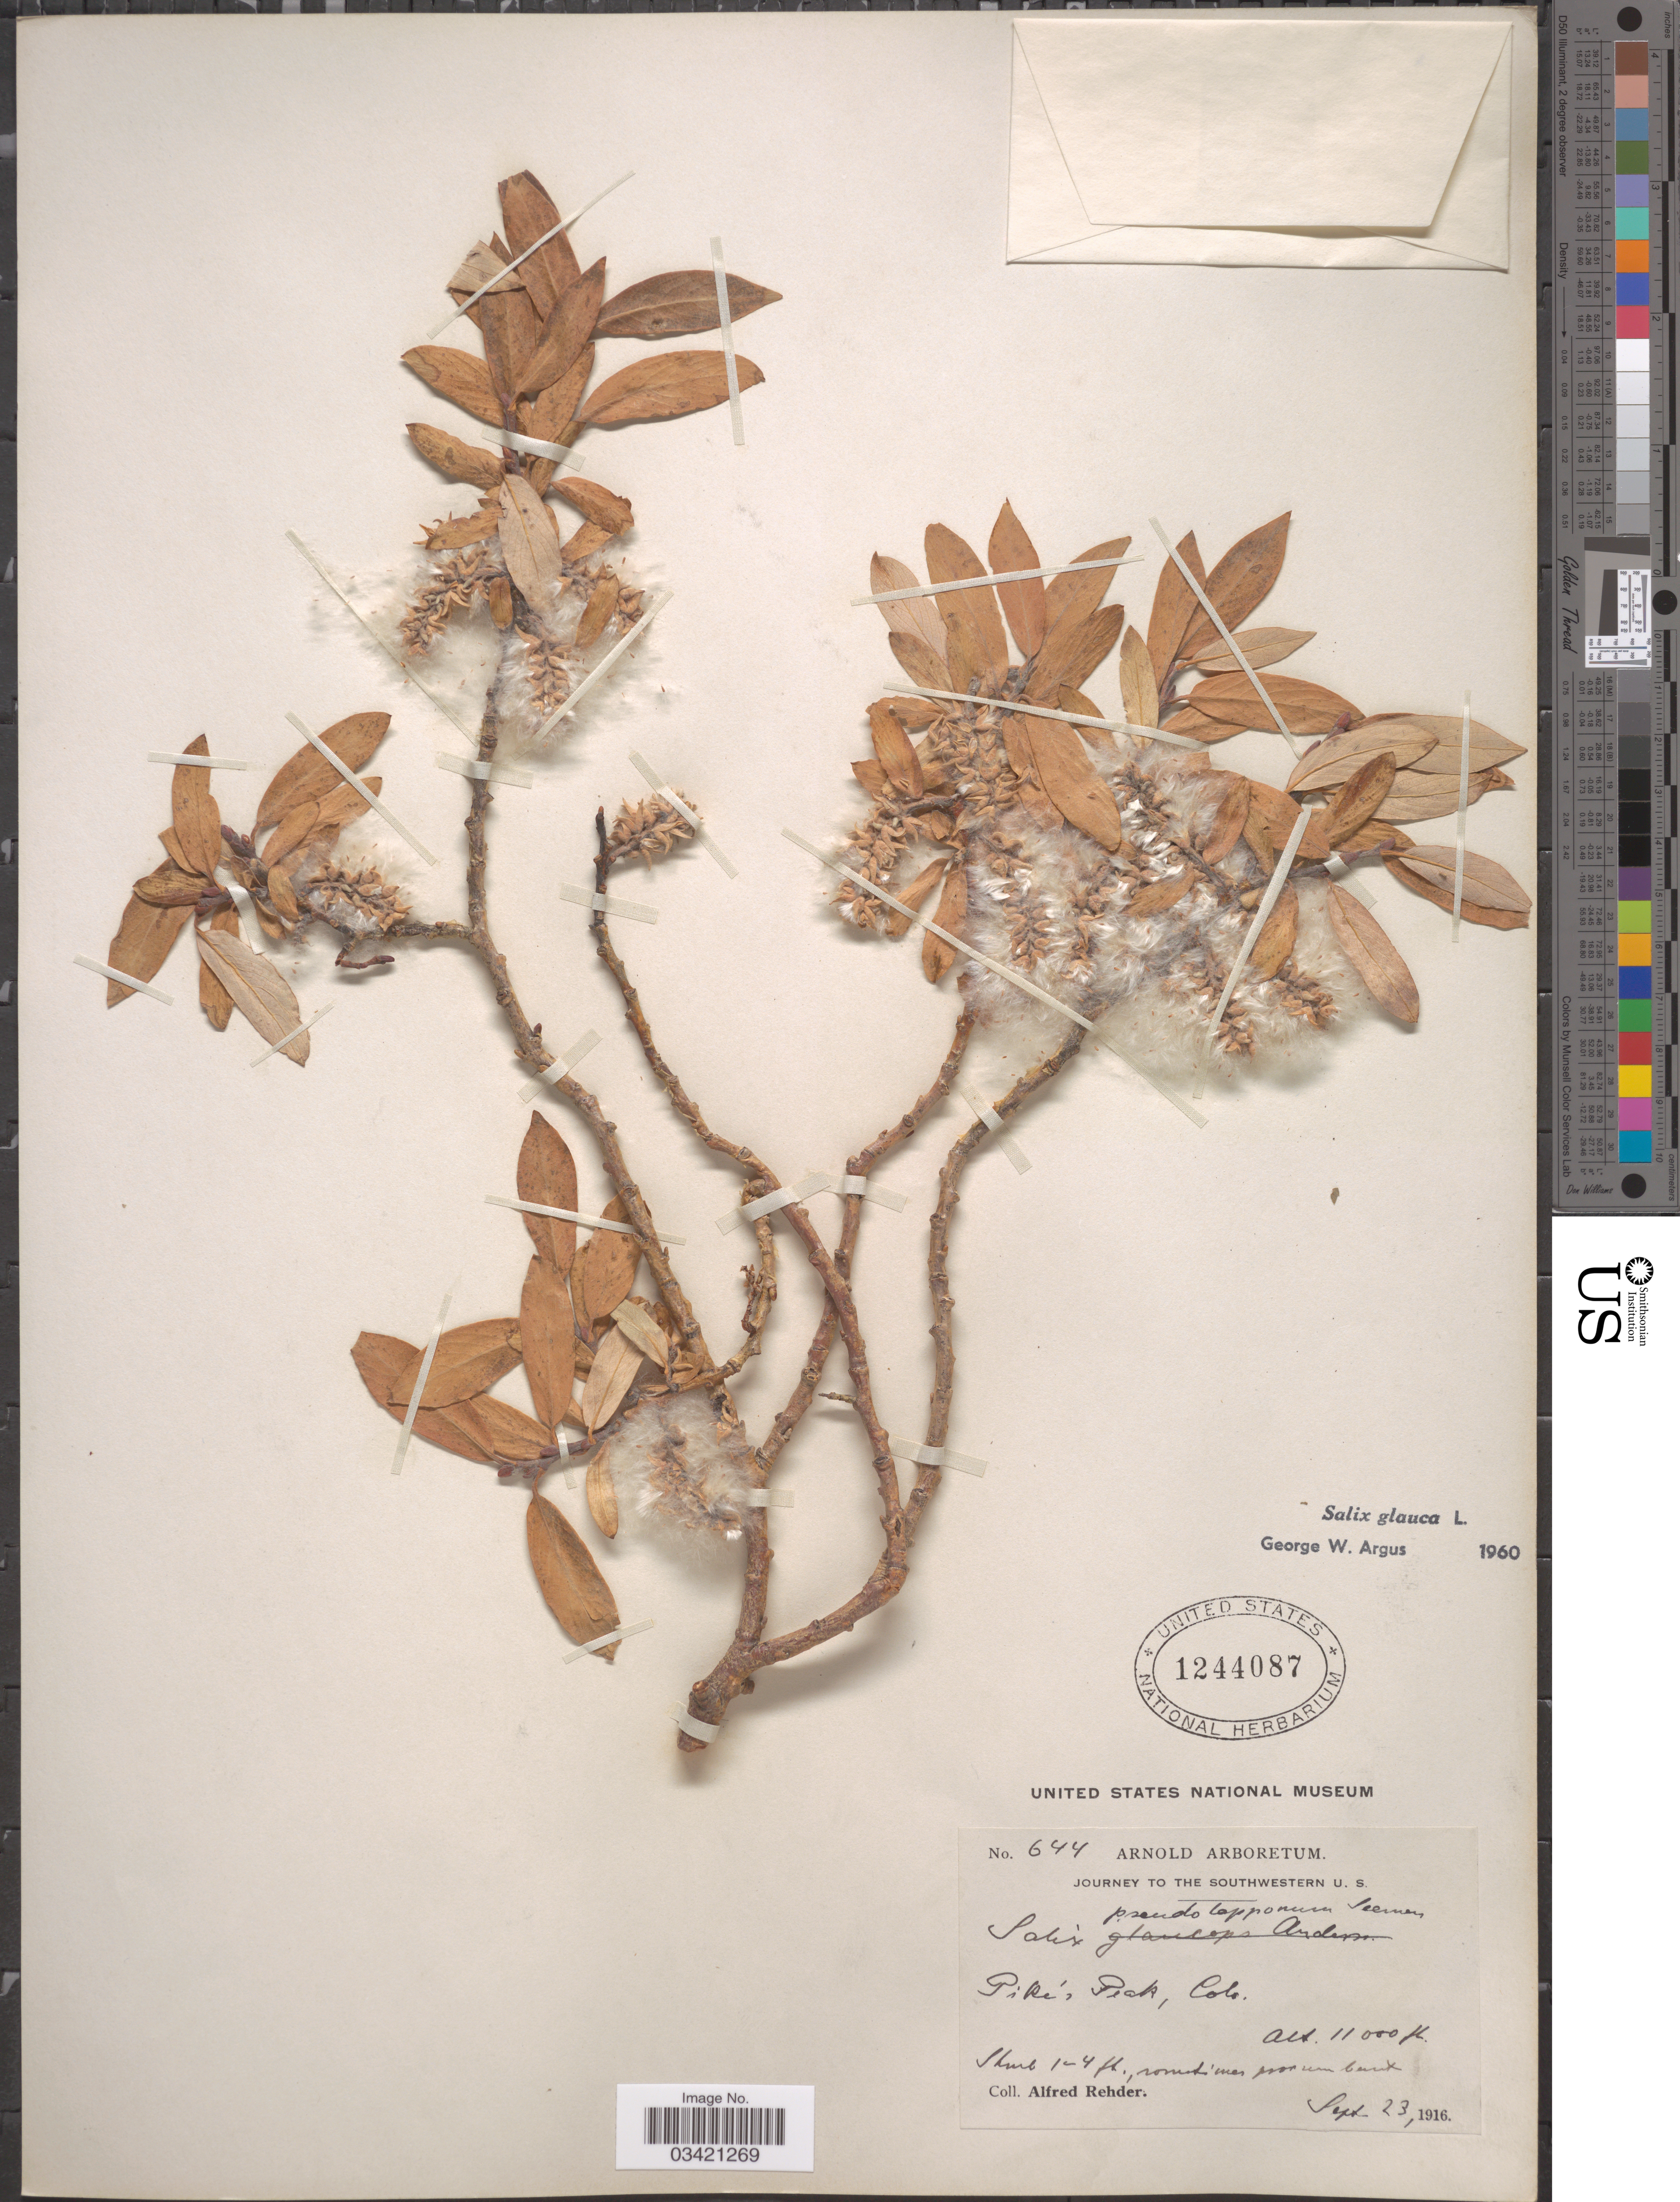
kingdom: Plantae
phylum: Tracheophyta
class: Magnoliopsida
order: Malpighiales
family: Salicaceae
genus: Salix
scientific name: Salix glauca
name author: L.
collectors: A. Rehder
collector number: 644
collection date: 1916-09-23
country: United States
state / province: Colorado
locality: Southwestern U. S. Pike's Peak.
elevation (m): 3353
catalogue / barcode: US 1244087